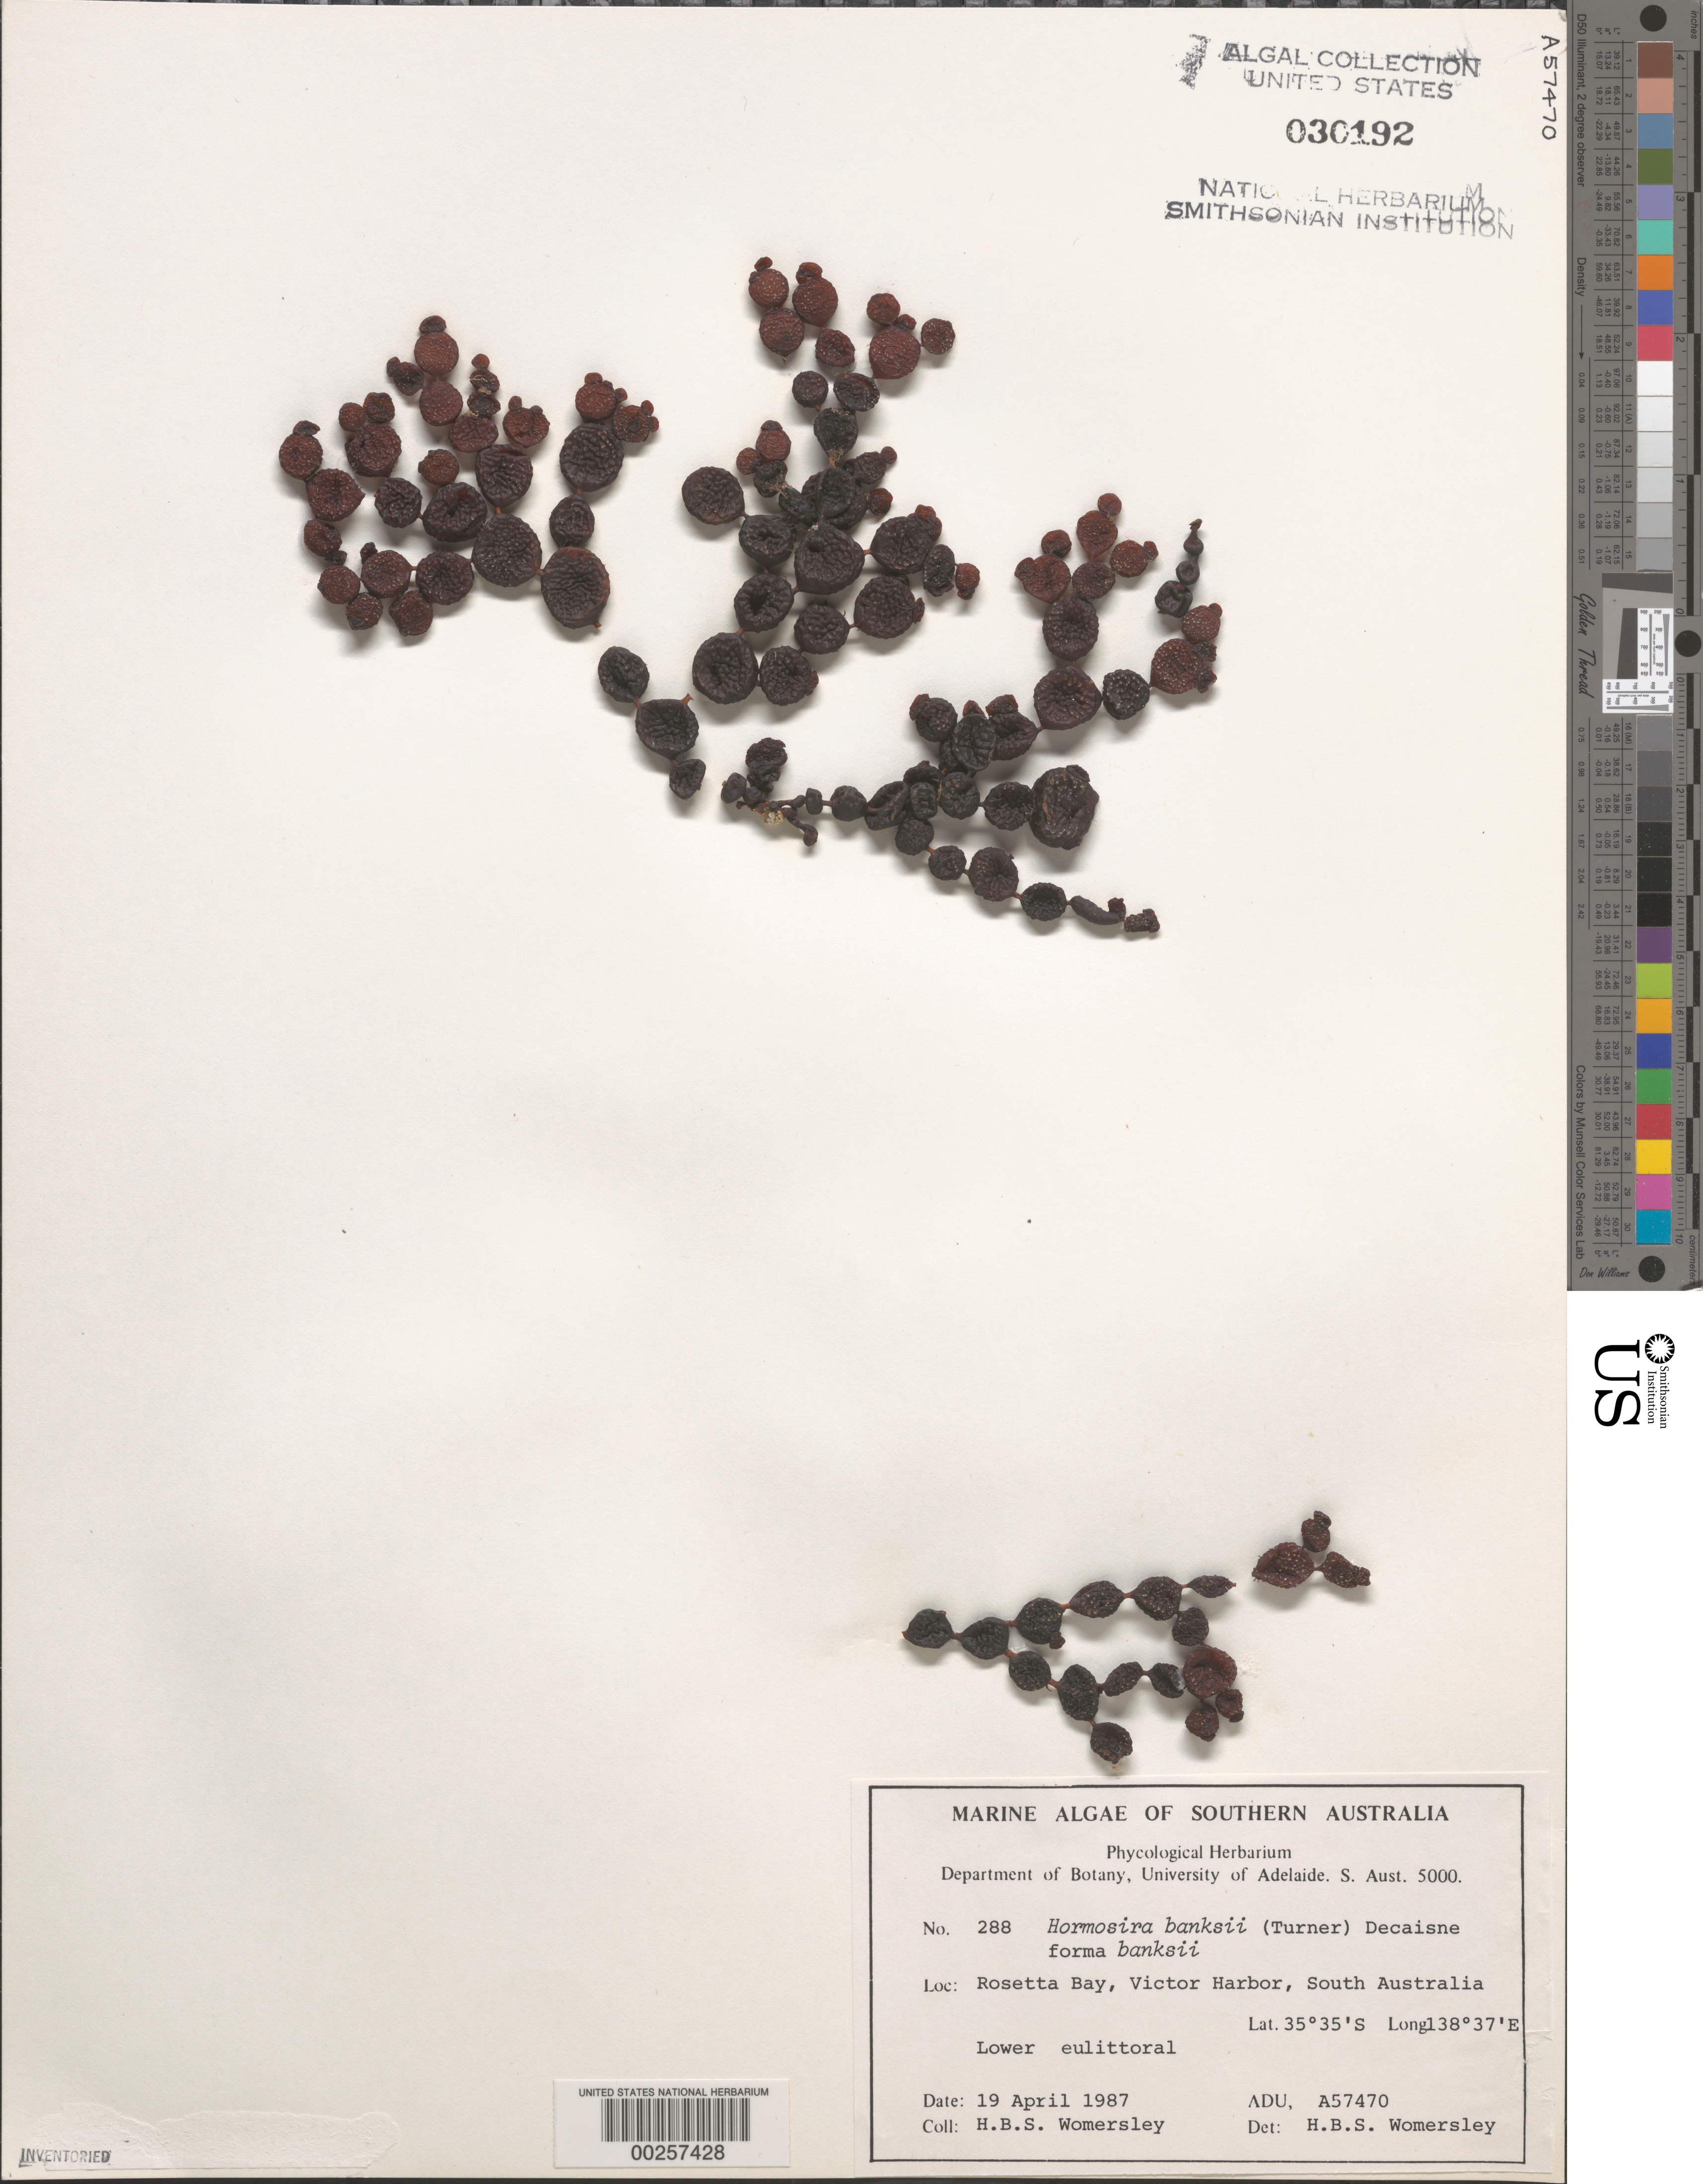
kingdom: Chromista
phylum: Ochrophyta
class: Phaeophyceae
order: Fucales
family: Hormosiraceae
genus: Hormosira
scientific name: Hormosira banksii f. banksii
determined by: Womersley, H. B. S.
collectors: H. B. S. Womersley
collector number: ADU A57470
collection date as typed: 19 Apr 1987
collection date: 1987-04-19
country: Australia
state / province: South Australia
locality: Rosetta bay, victor harbor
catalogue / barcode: US 30192